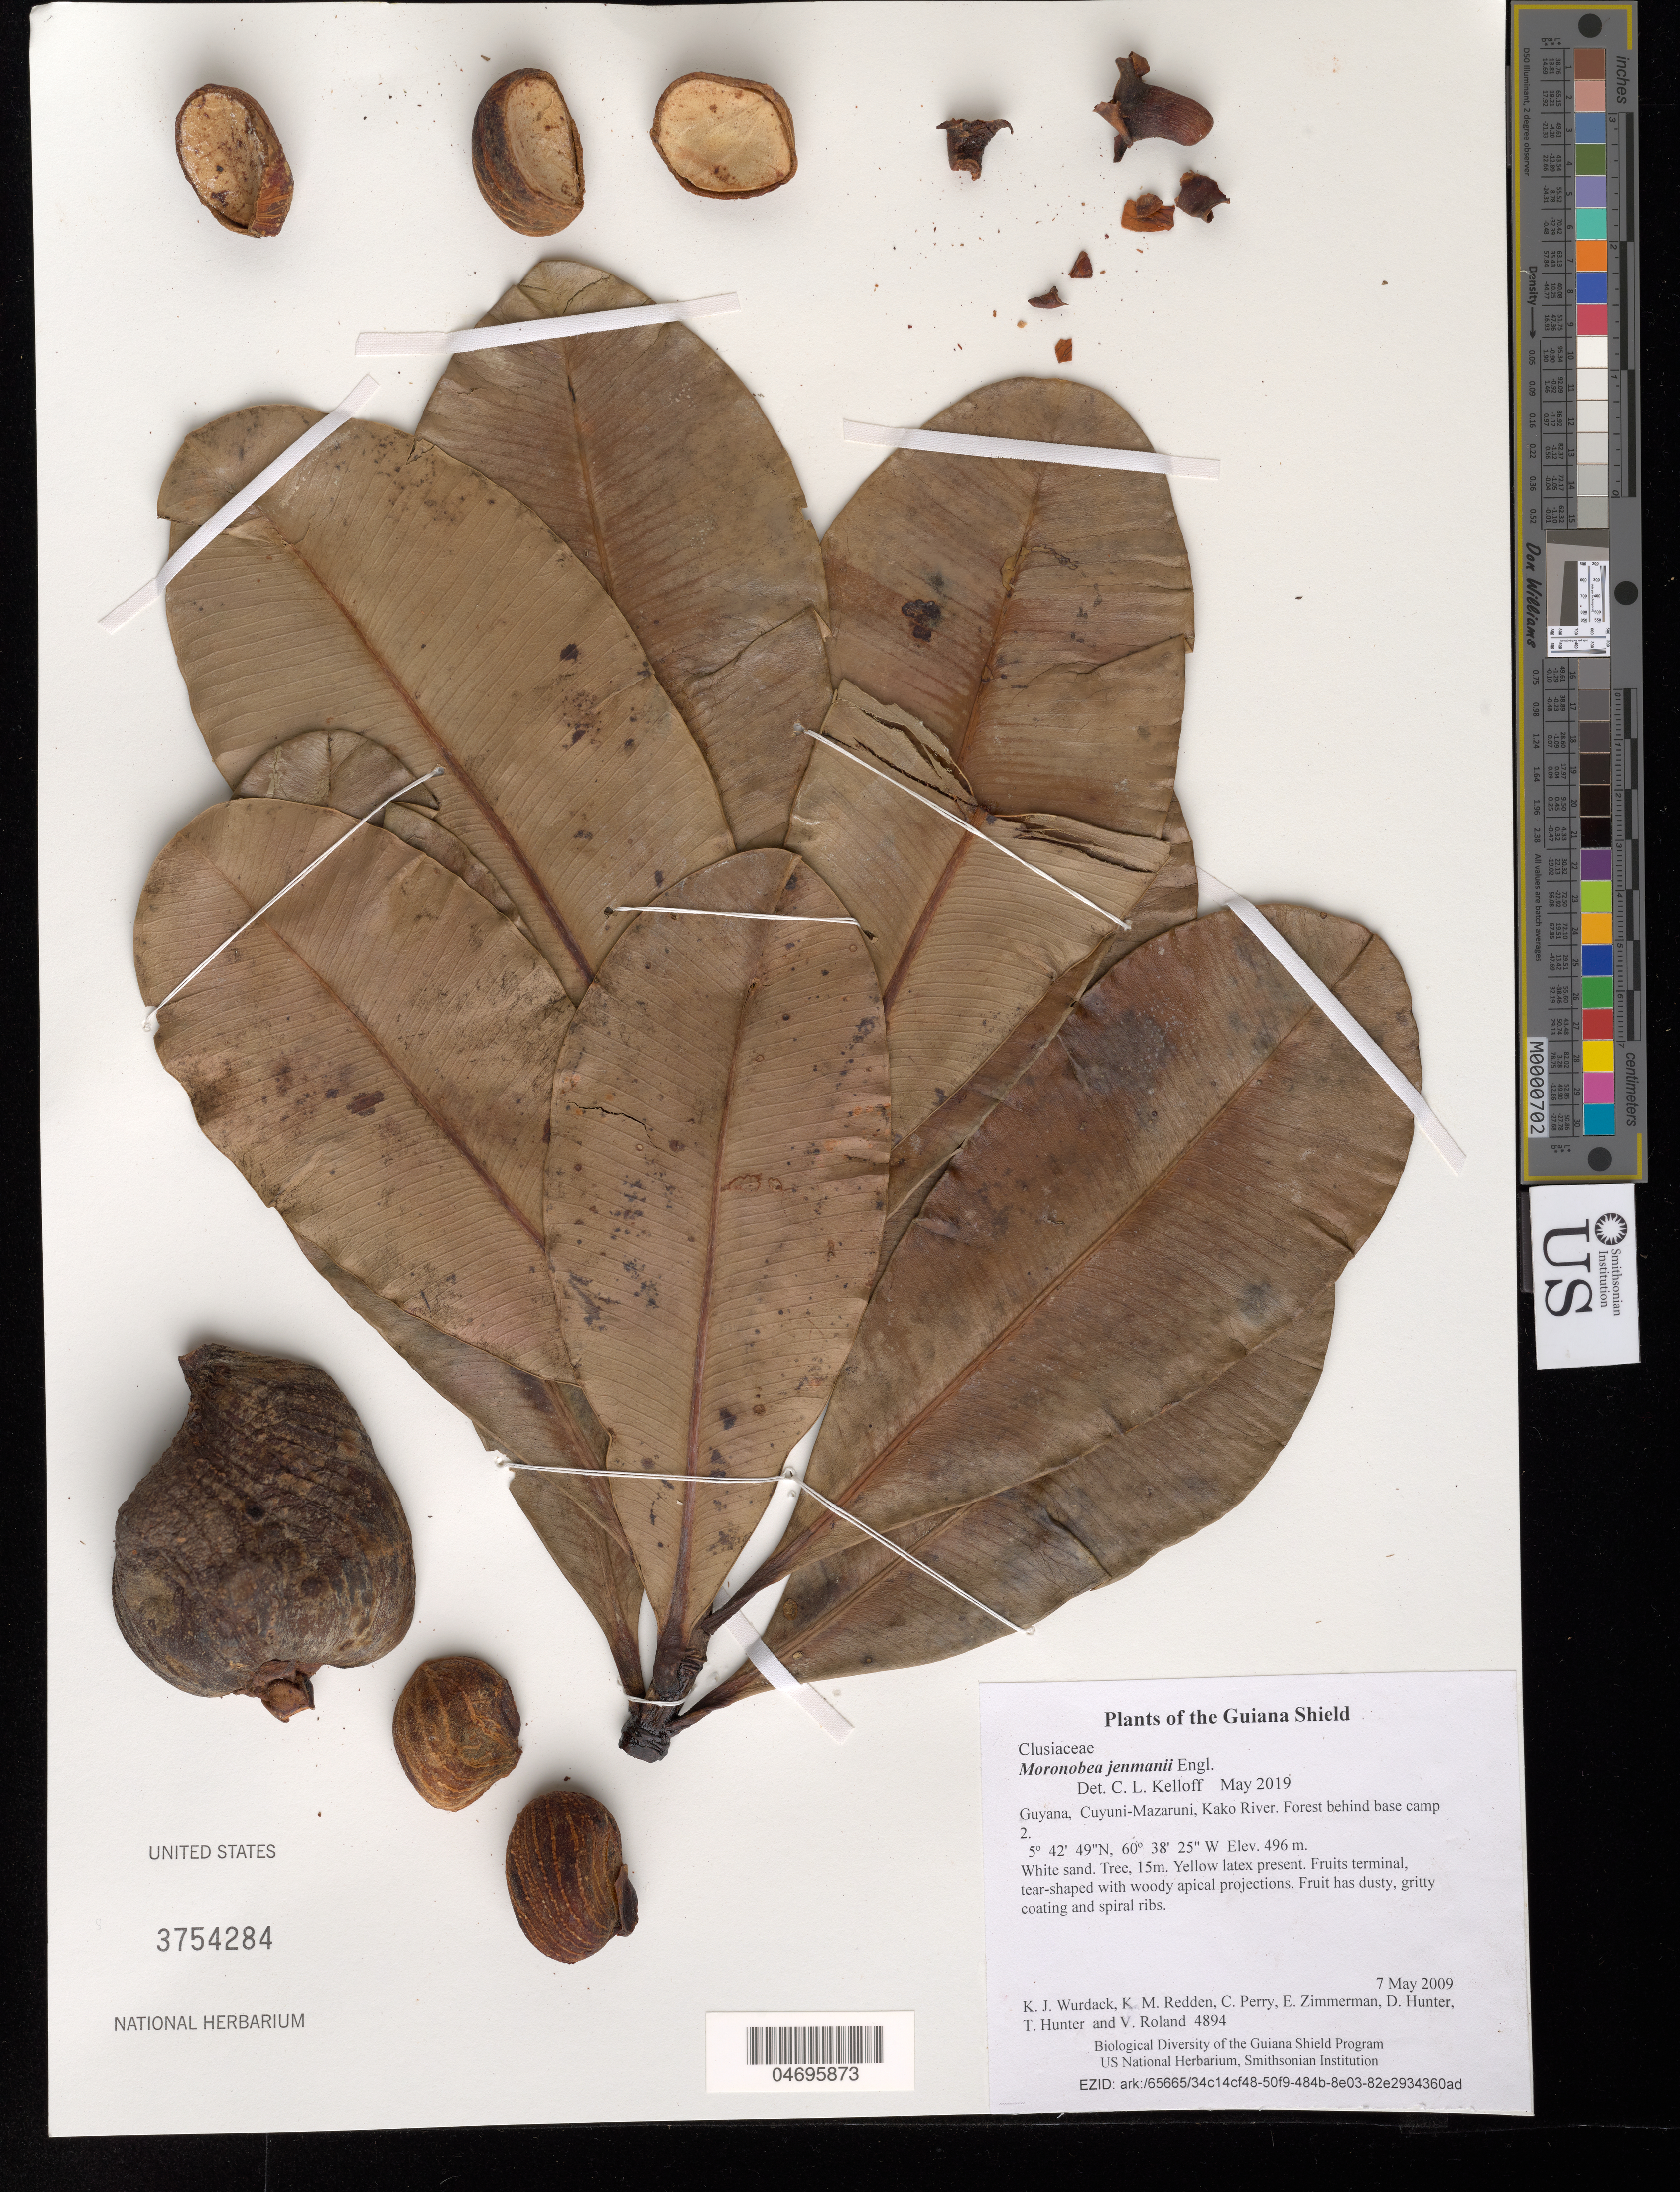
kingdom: Plantae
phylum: Tracheophyta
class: Magnoliopsida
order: Malpighiales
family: Clusiaceae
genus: Moronobea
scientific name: Moronobea jenmanii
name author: Engl.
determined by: Kelloff, C. L.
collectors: K. Wurdack, K. M. Redden, C. Perry, E. Zimmerman, D. Hunter, T. Hunter & V. Roland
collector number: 4894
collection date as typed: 7 May 2009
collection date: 2009-05-07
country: Guyana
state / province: Cuyuni-Mazaruni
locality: Kako River. Forest behind base camp 2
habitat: White sand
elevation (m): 496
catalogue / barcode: US 3754284